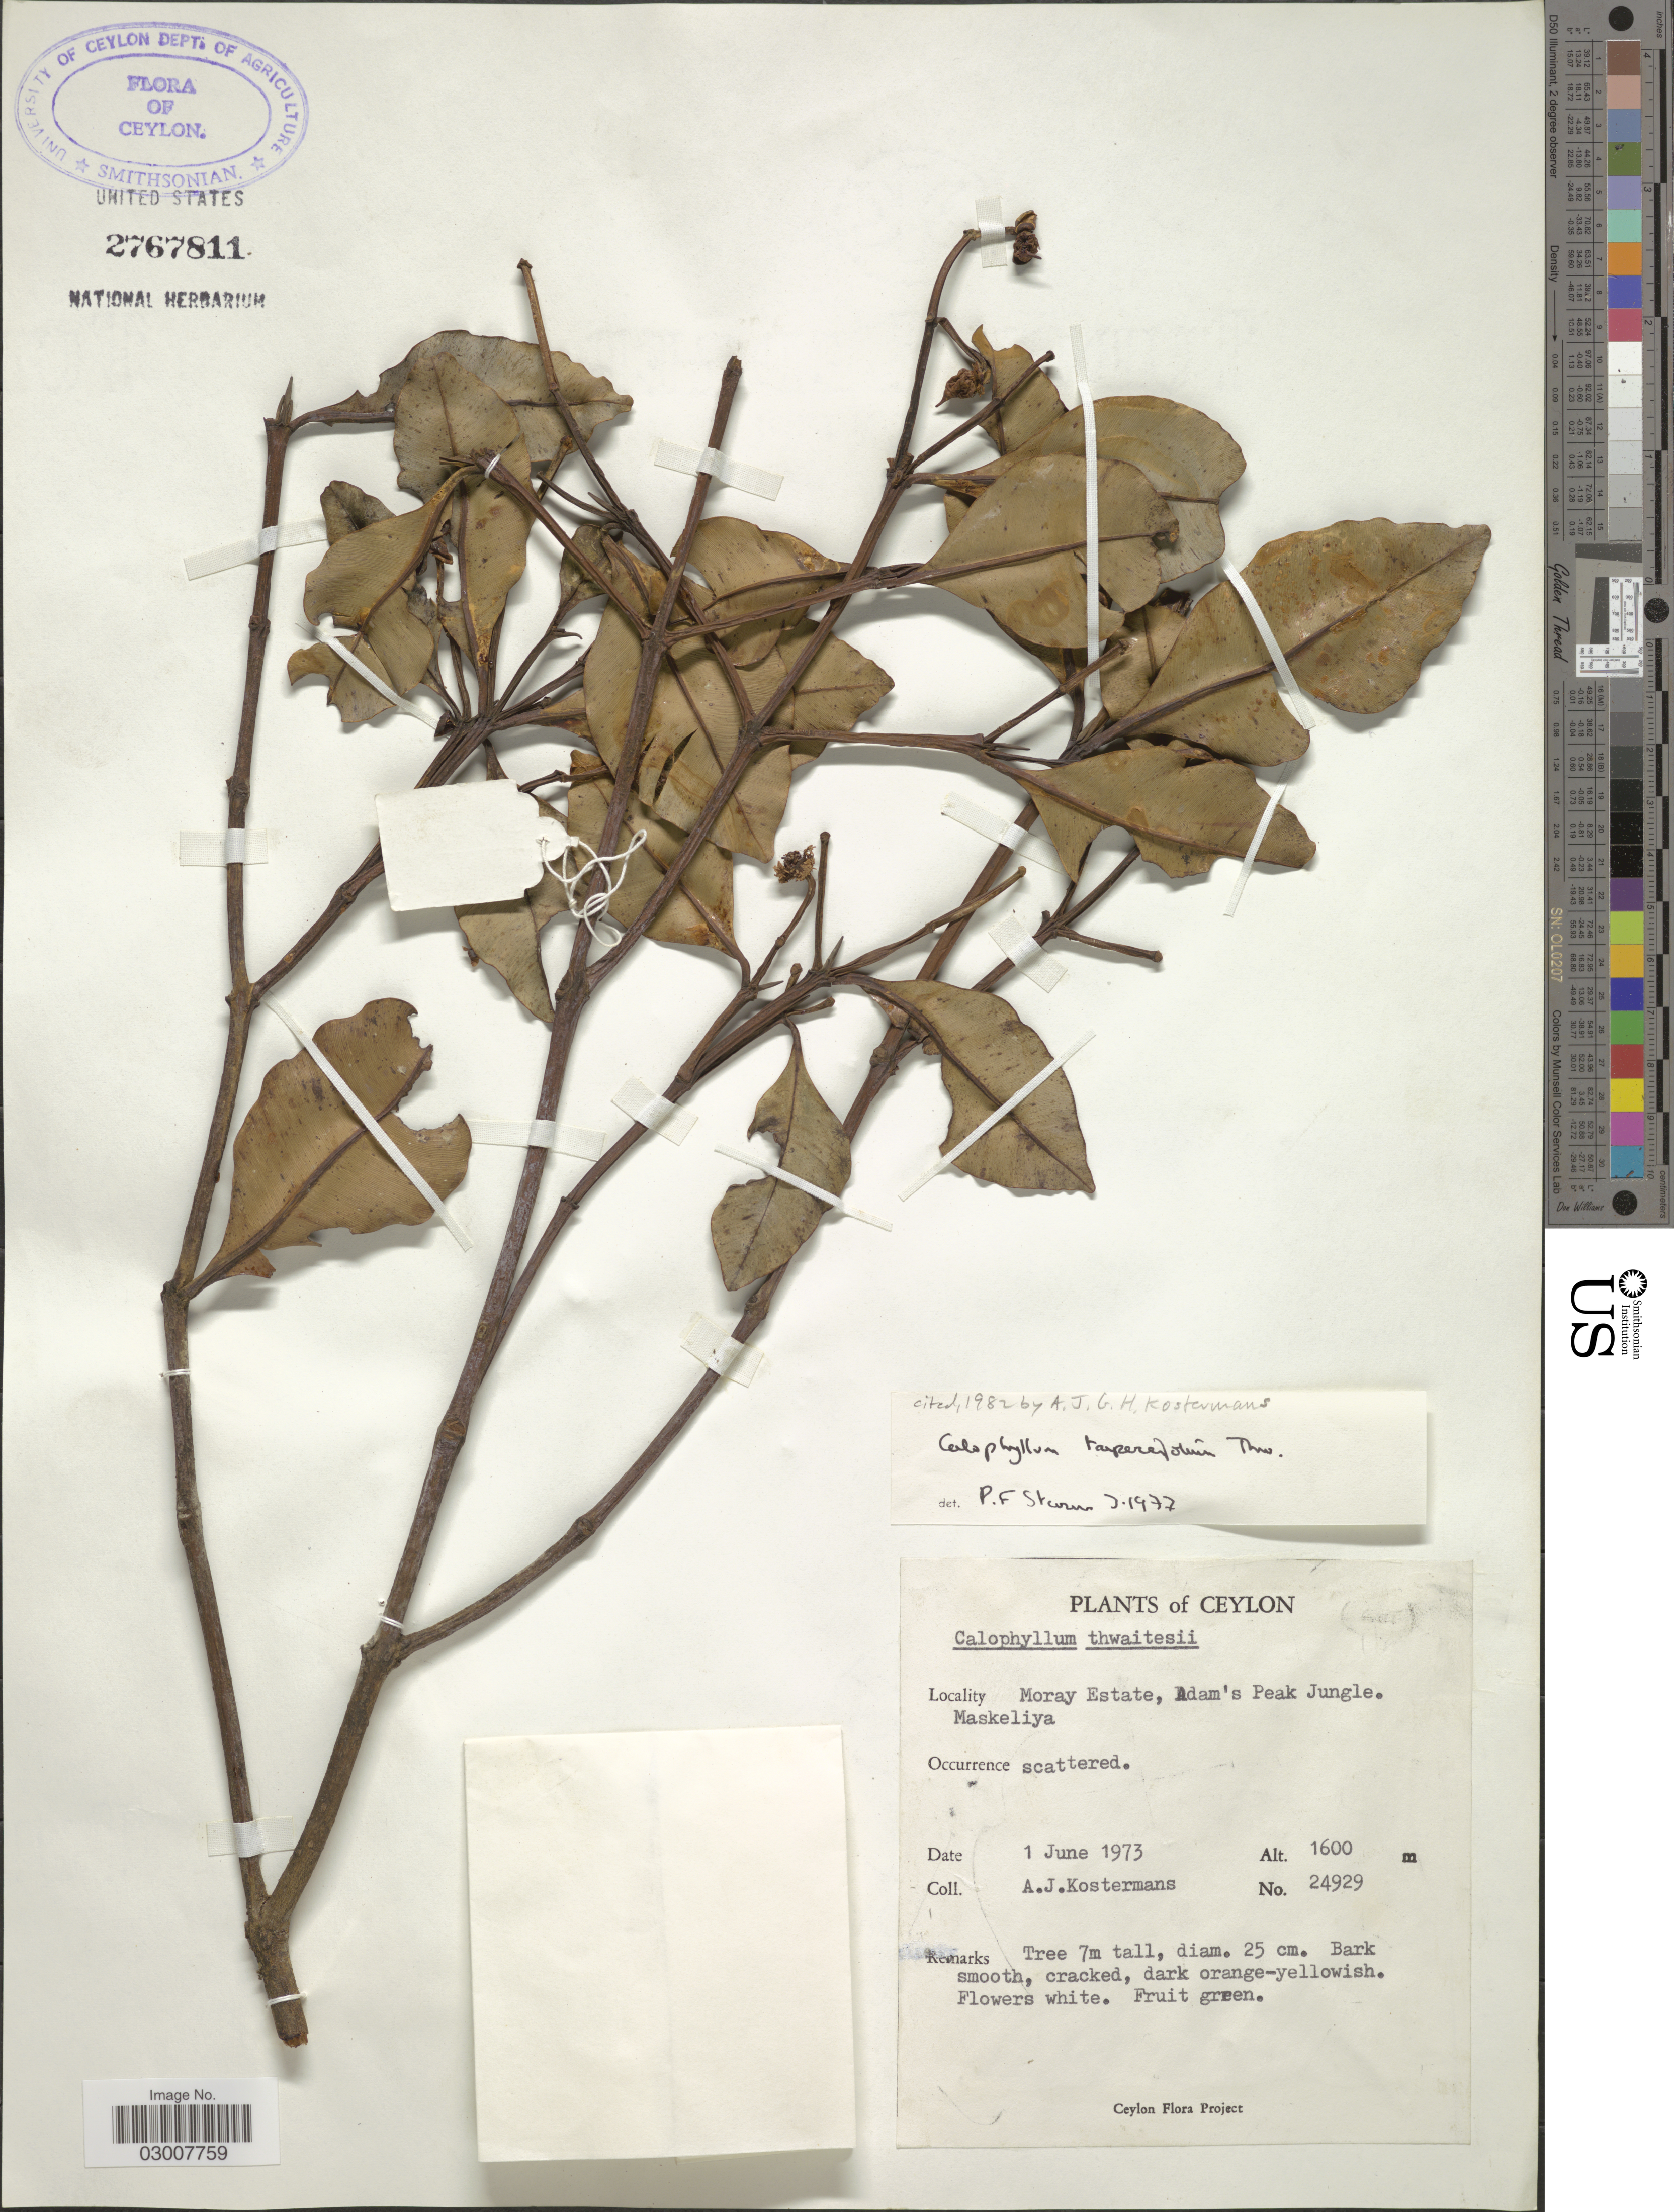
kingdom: Plantae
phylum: Tracheophyta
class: Magnoliopsida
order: Malpighiales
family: Calophyllaceae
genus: Calophyllum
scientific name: Calophyllum trapezifolium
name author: Thwaites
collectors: A. J. G. Kostermans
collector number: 24929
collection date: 1973-06-01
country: Sri Lanka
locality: Ceylon. Moray Estate, Adam's Peak Jungle. Maskeliya.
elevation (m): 1600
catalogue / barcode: US 2767811